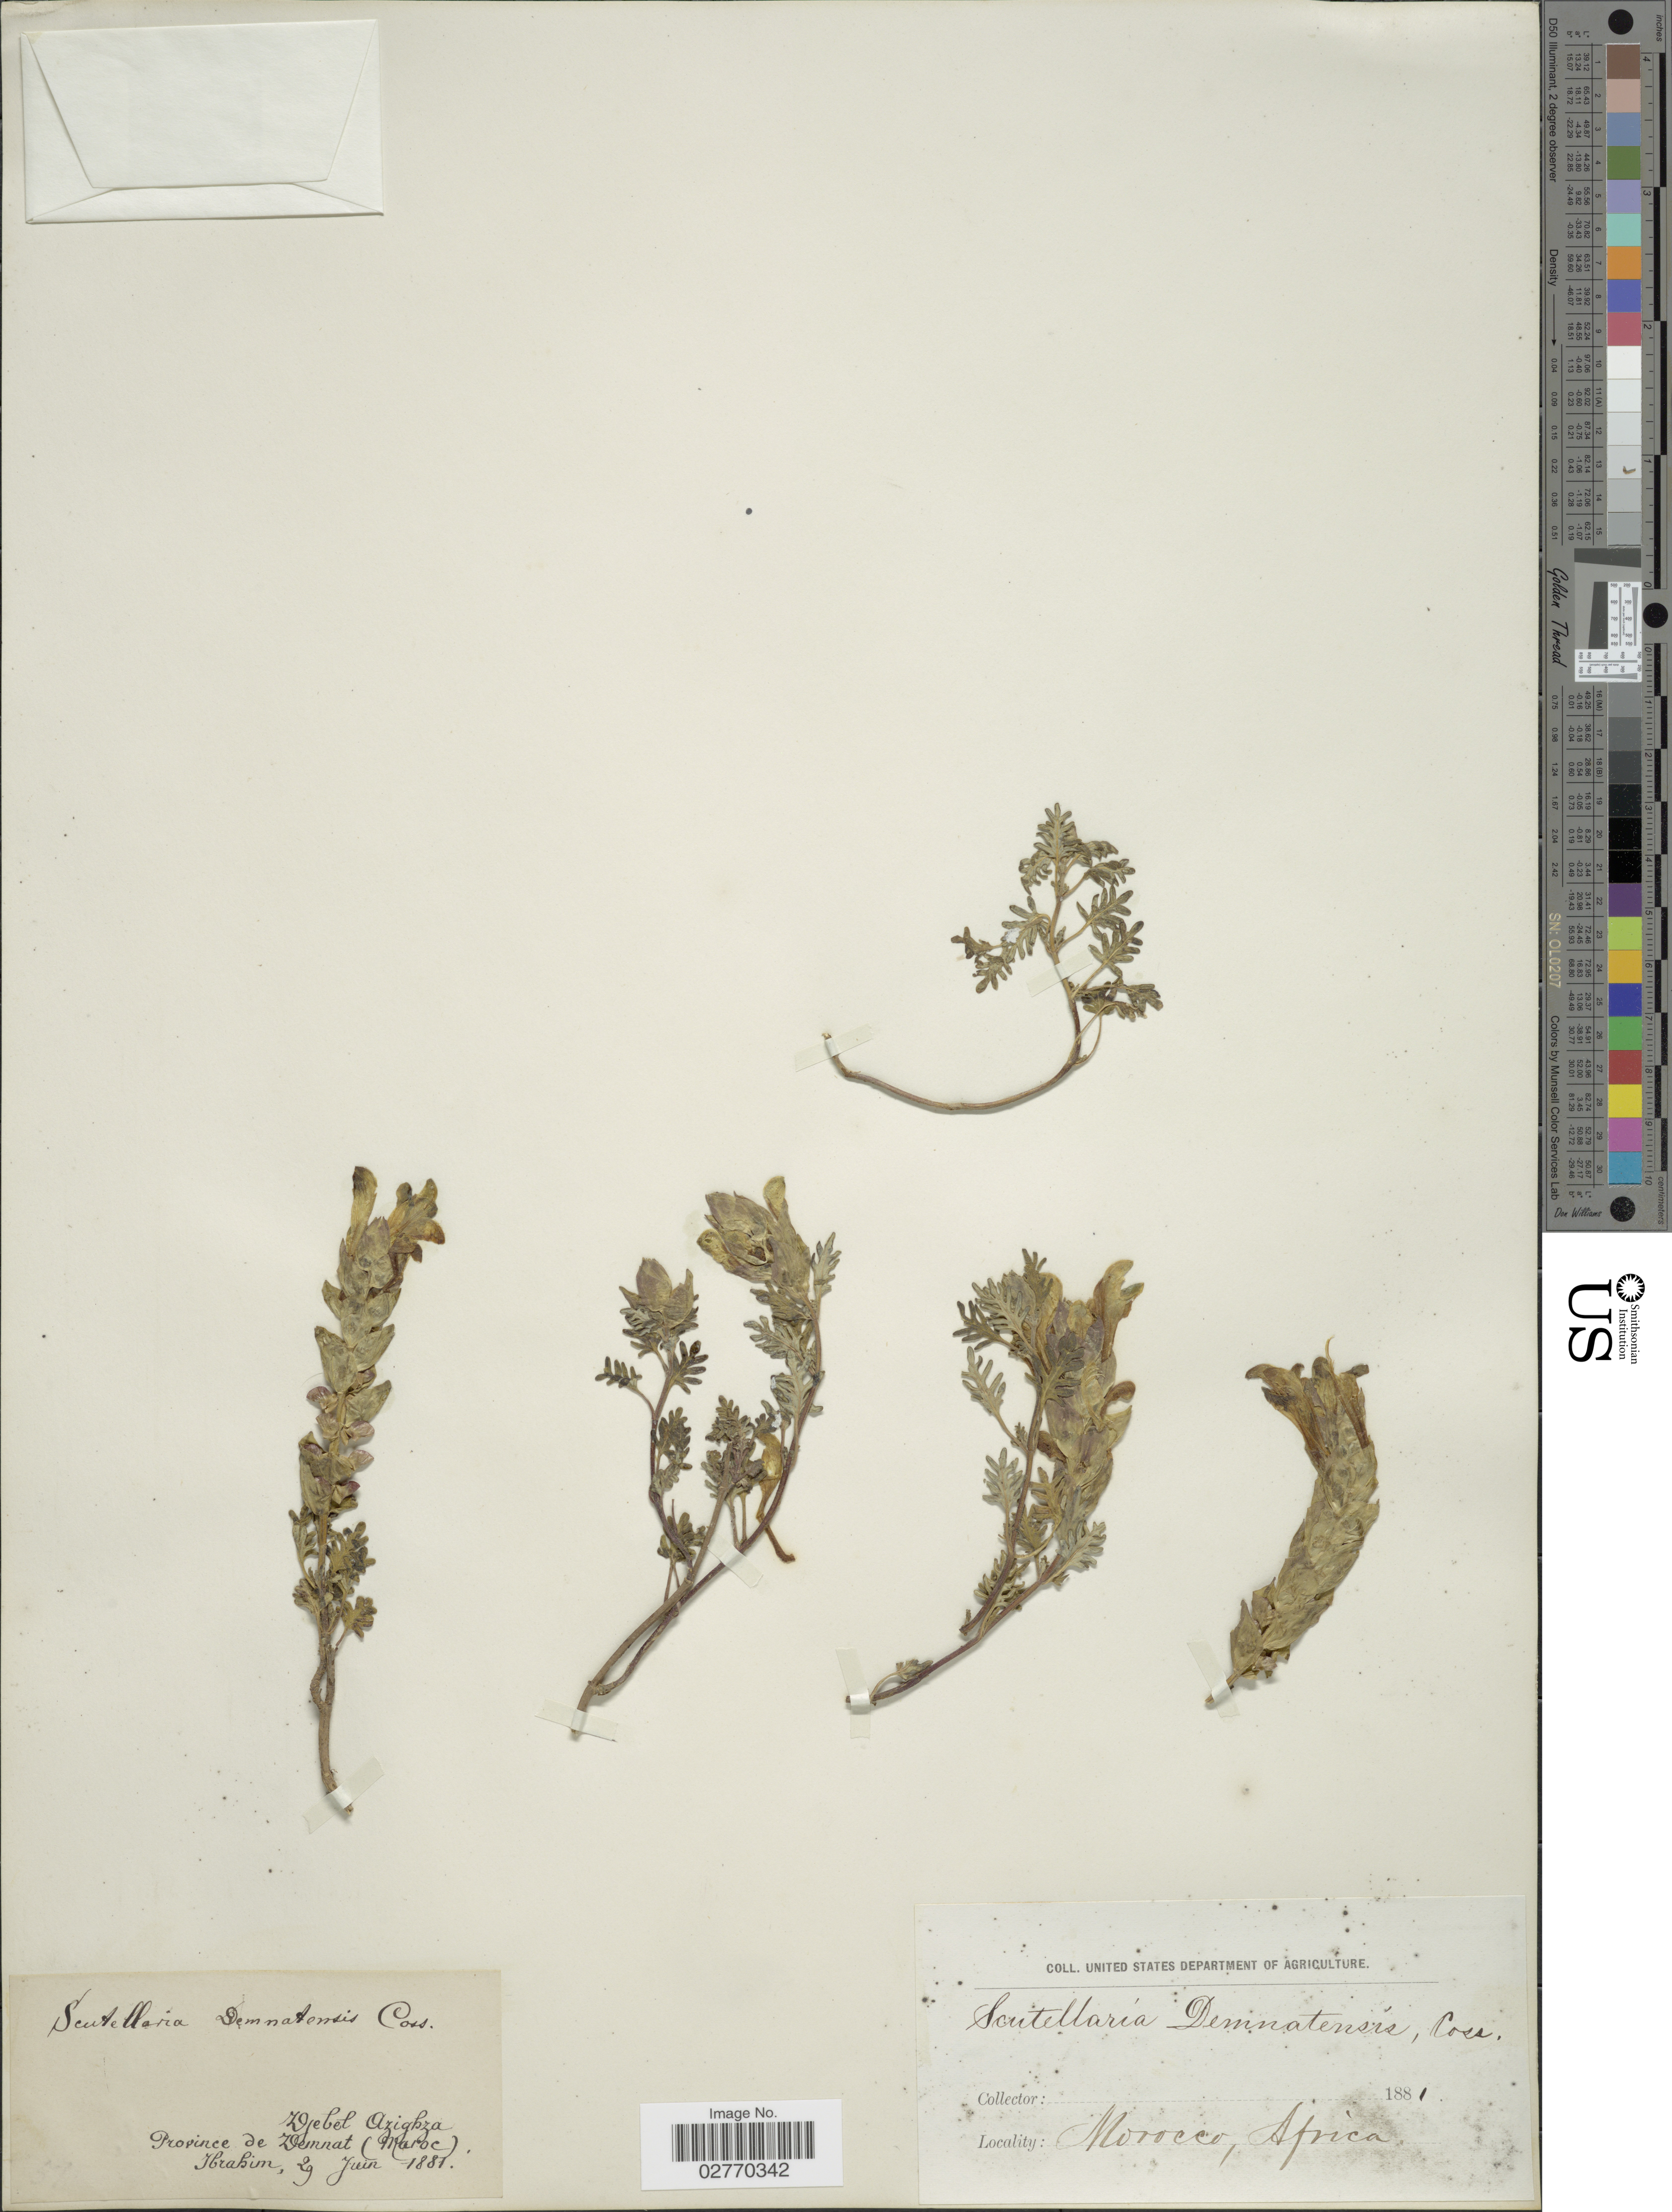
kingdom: Plantae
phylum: Tracheophyta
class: Magnoliopsida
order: Lamiales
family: Lamiaceae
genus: Scutellaria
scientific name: Scutellaria orientalis subsp. demnatensis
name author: Batt.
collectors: -. Ibrahim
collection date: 1881-06-29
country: Morocco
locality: Djebel Azighza. Province de Demnat (Maroc).